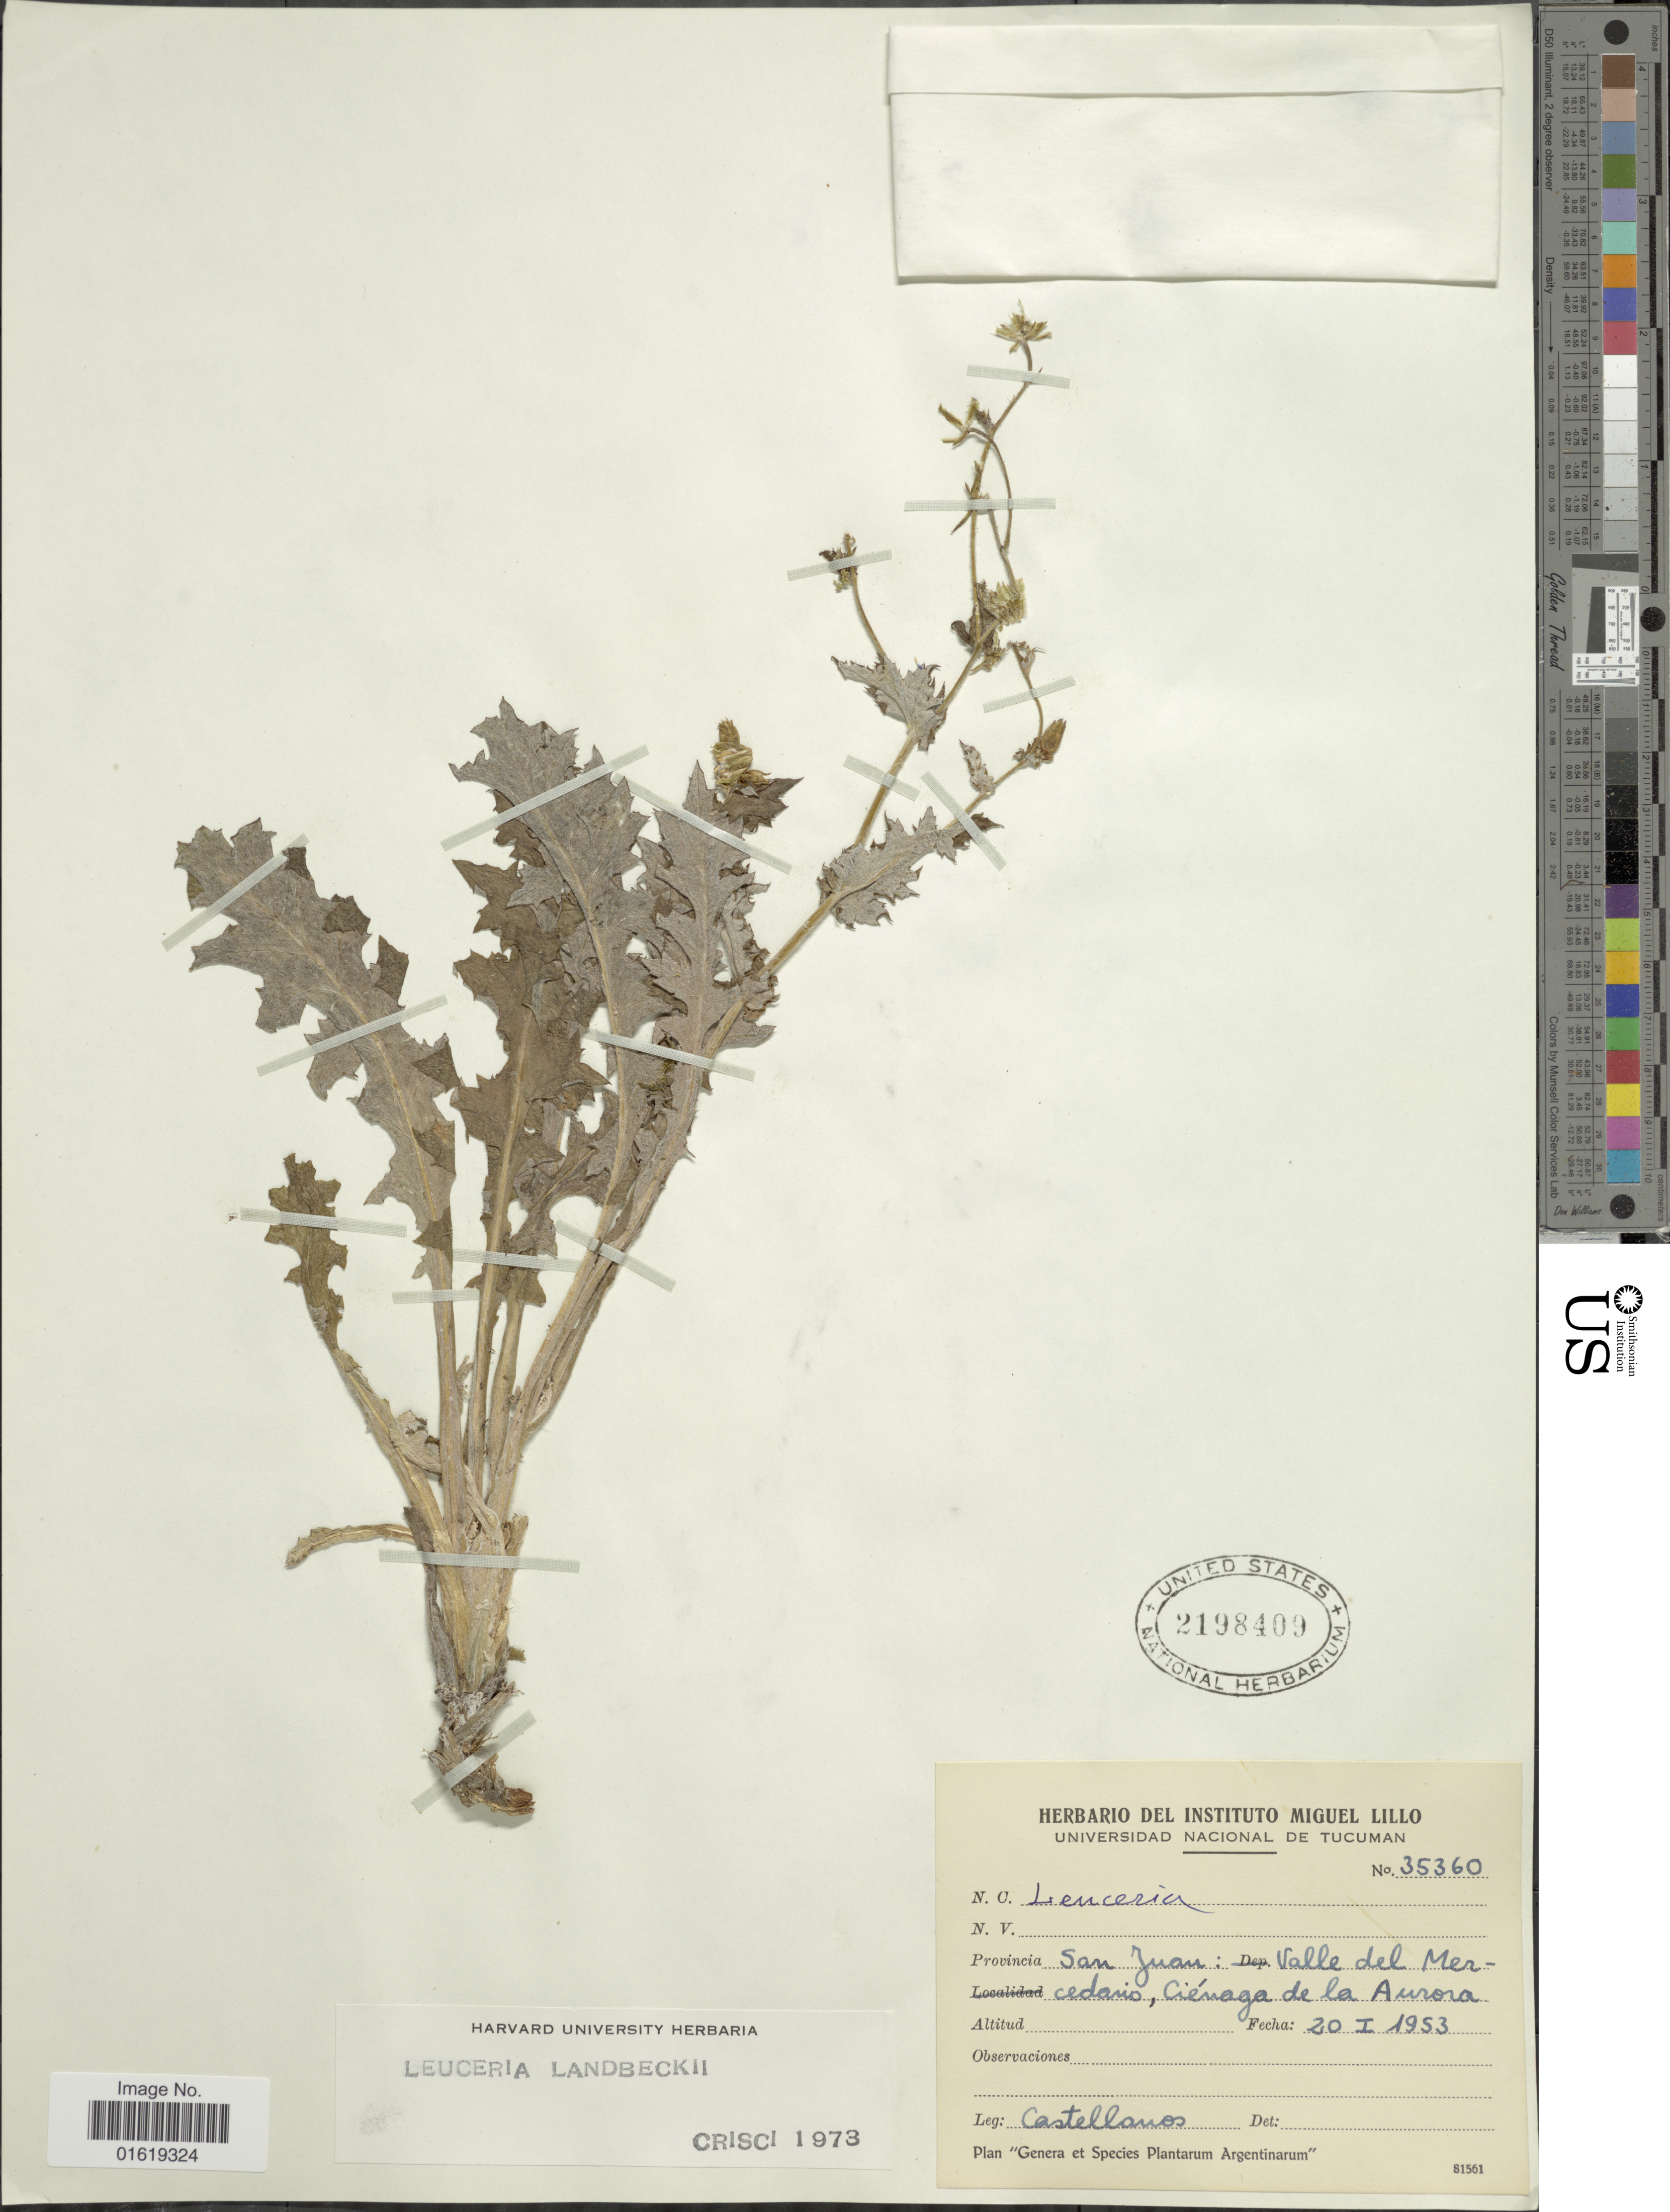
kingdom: Plantae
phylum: Tracheophyta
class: Magnoliopsida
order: Asterales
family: Asteraceae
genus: Leucheria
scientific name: Leucheria landbeckii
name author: (Phil.) Reiche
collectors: -- Castellanos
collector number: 35360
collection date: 1953-01-20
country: Argentina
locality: Provincia San Juan: Valle del Mercedano, Ciénaga de la Aurora.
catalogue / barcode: US 2198409